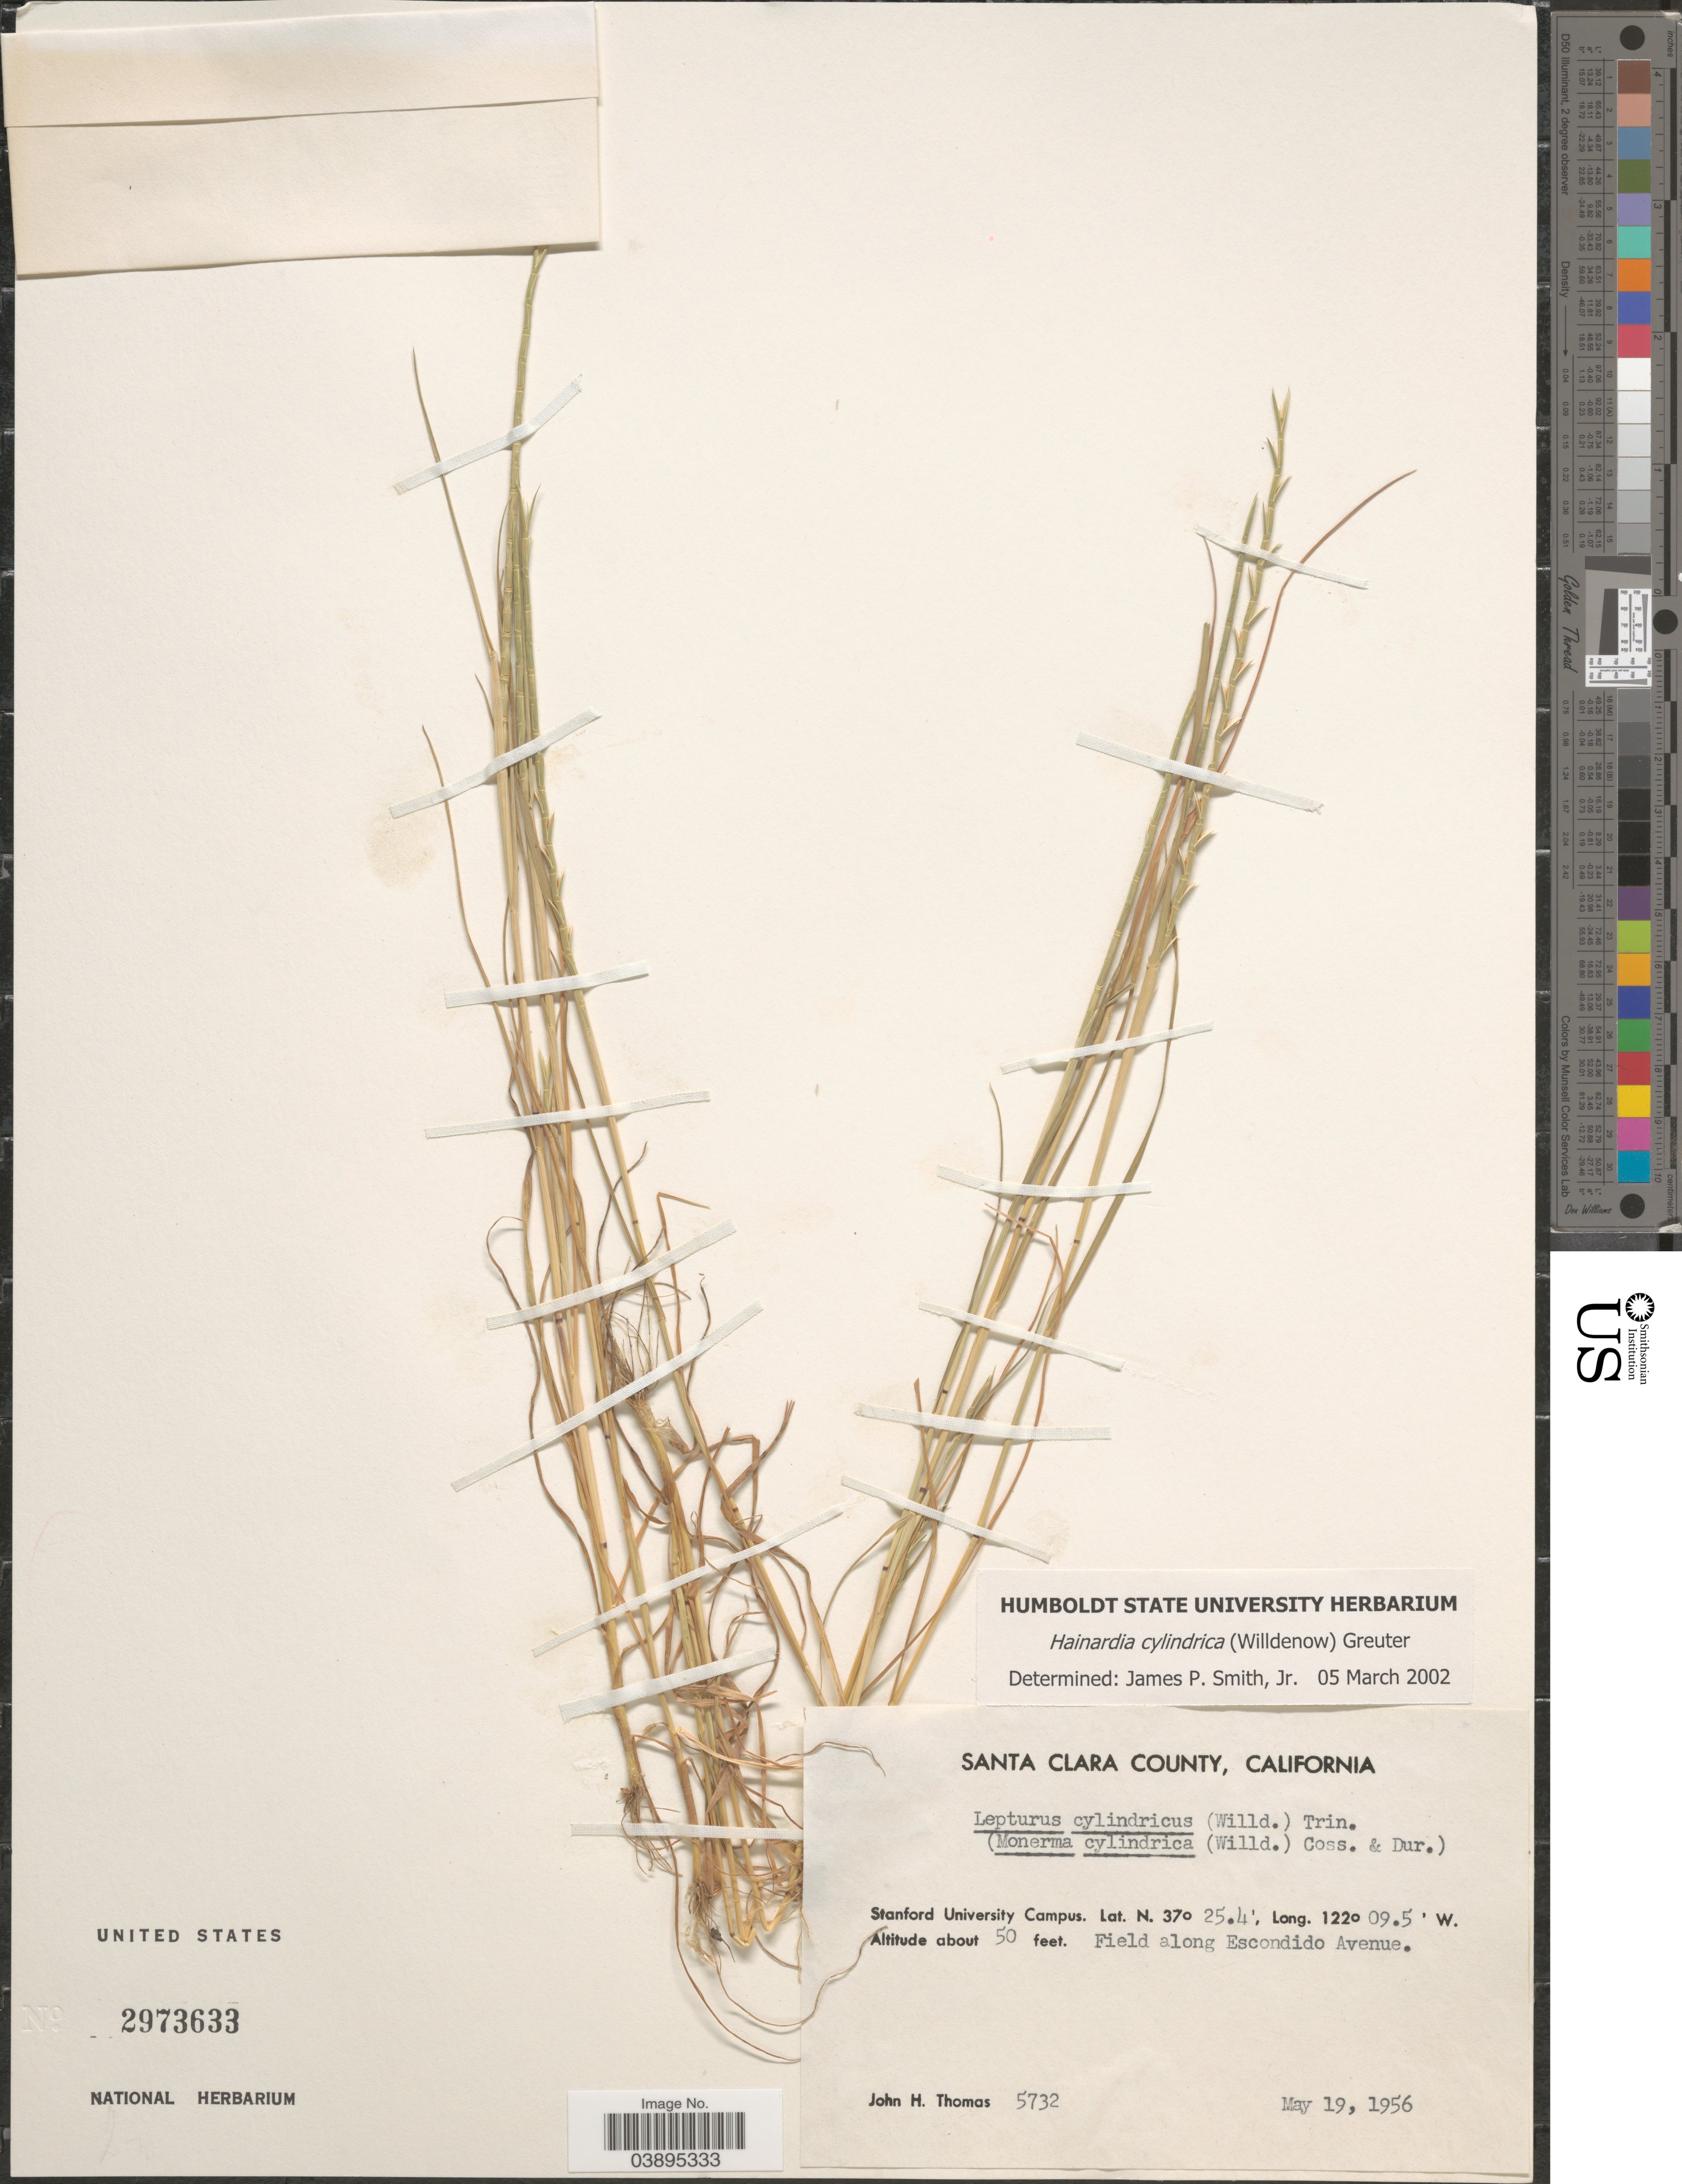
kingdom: Plantae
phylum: Tracheophyta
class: Liliopsida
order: Poales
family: Poaceae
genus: Hainardia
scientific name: Hainardia cylindrica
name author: (Willd.) Greuter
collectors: J. H. Thomas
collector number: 5732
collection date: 1956-05-19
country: United States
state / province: California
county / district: Santa Clara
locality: Santa Clara County. Stanford University Campus. Field along Escondido Avenue.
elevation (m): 15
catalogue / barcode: US 2973633